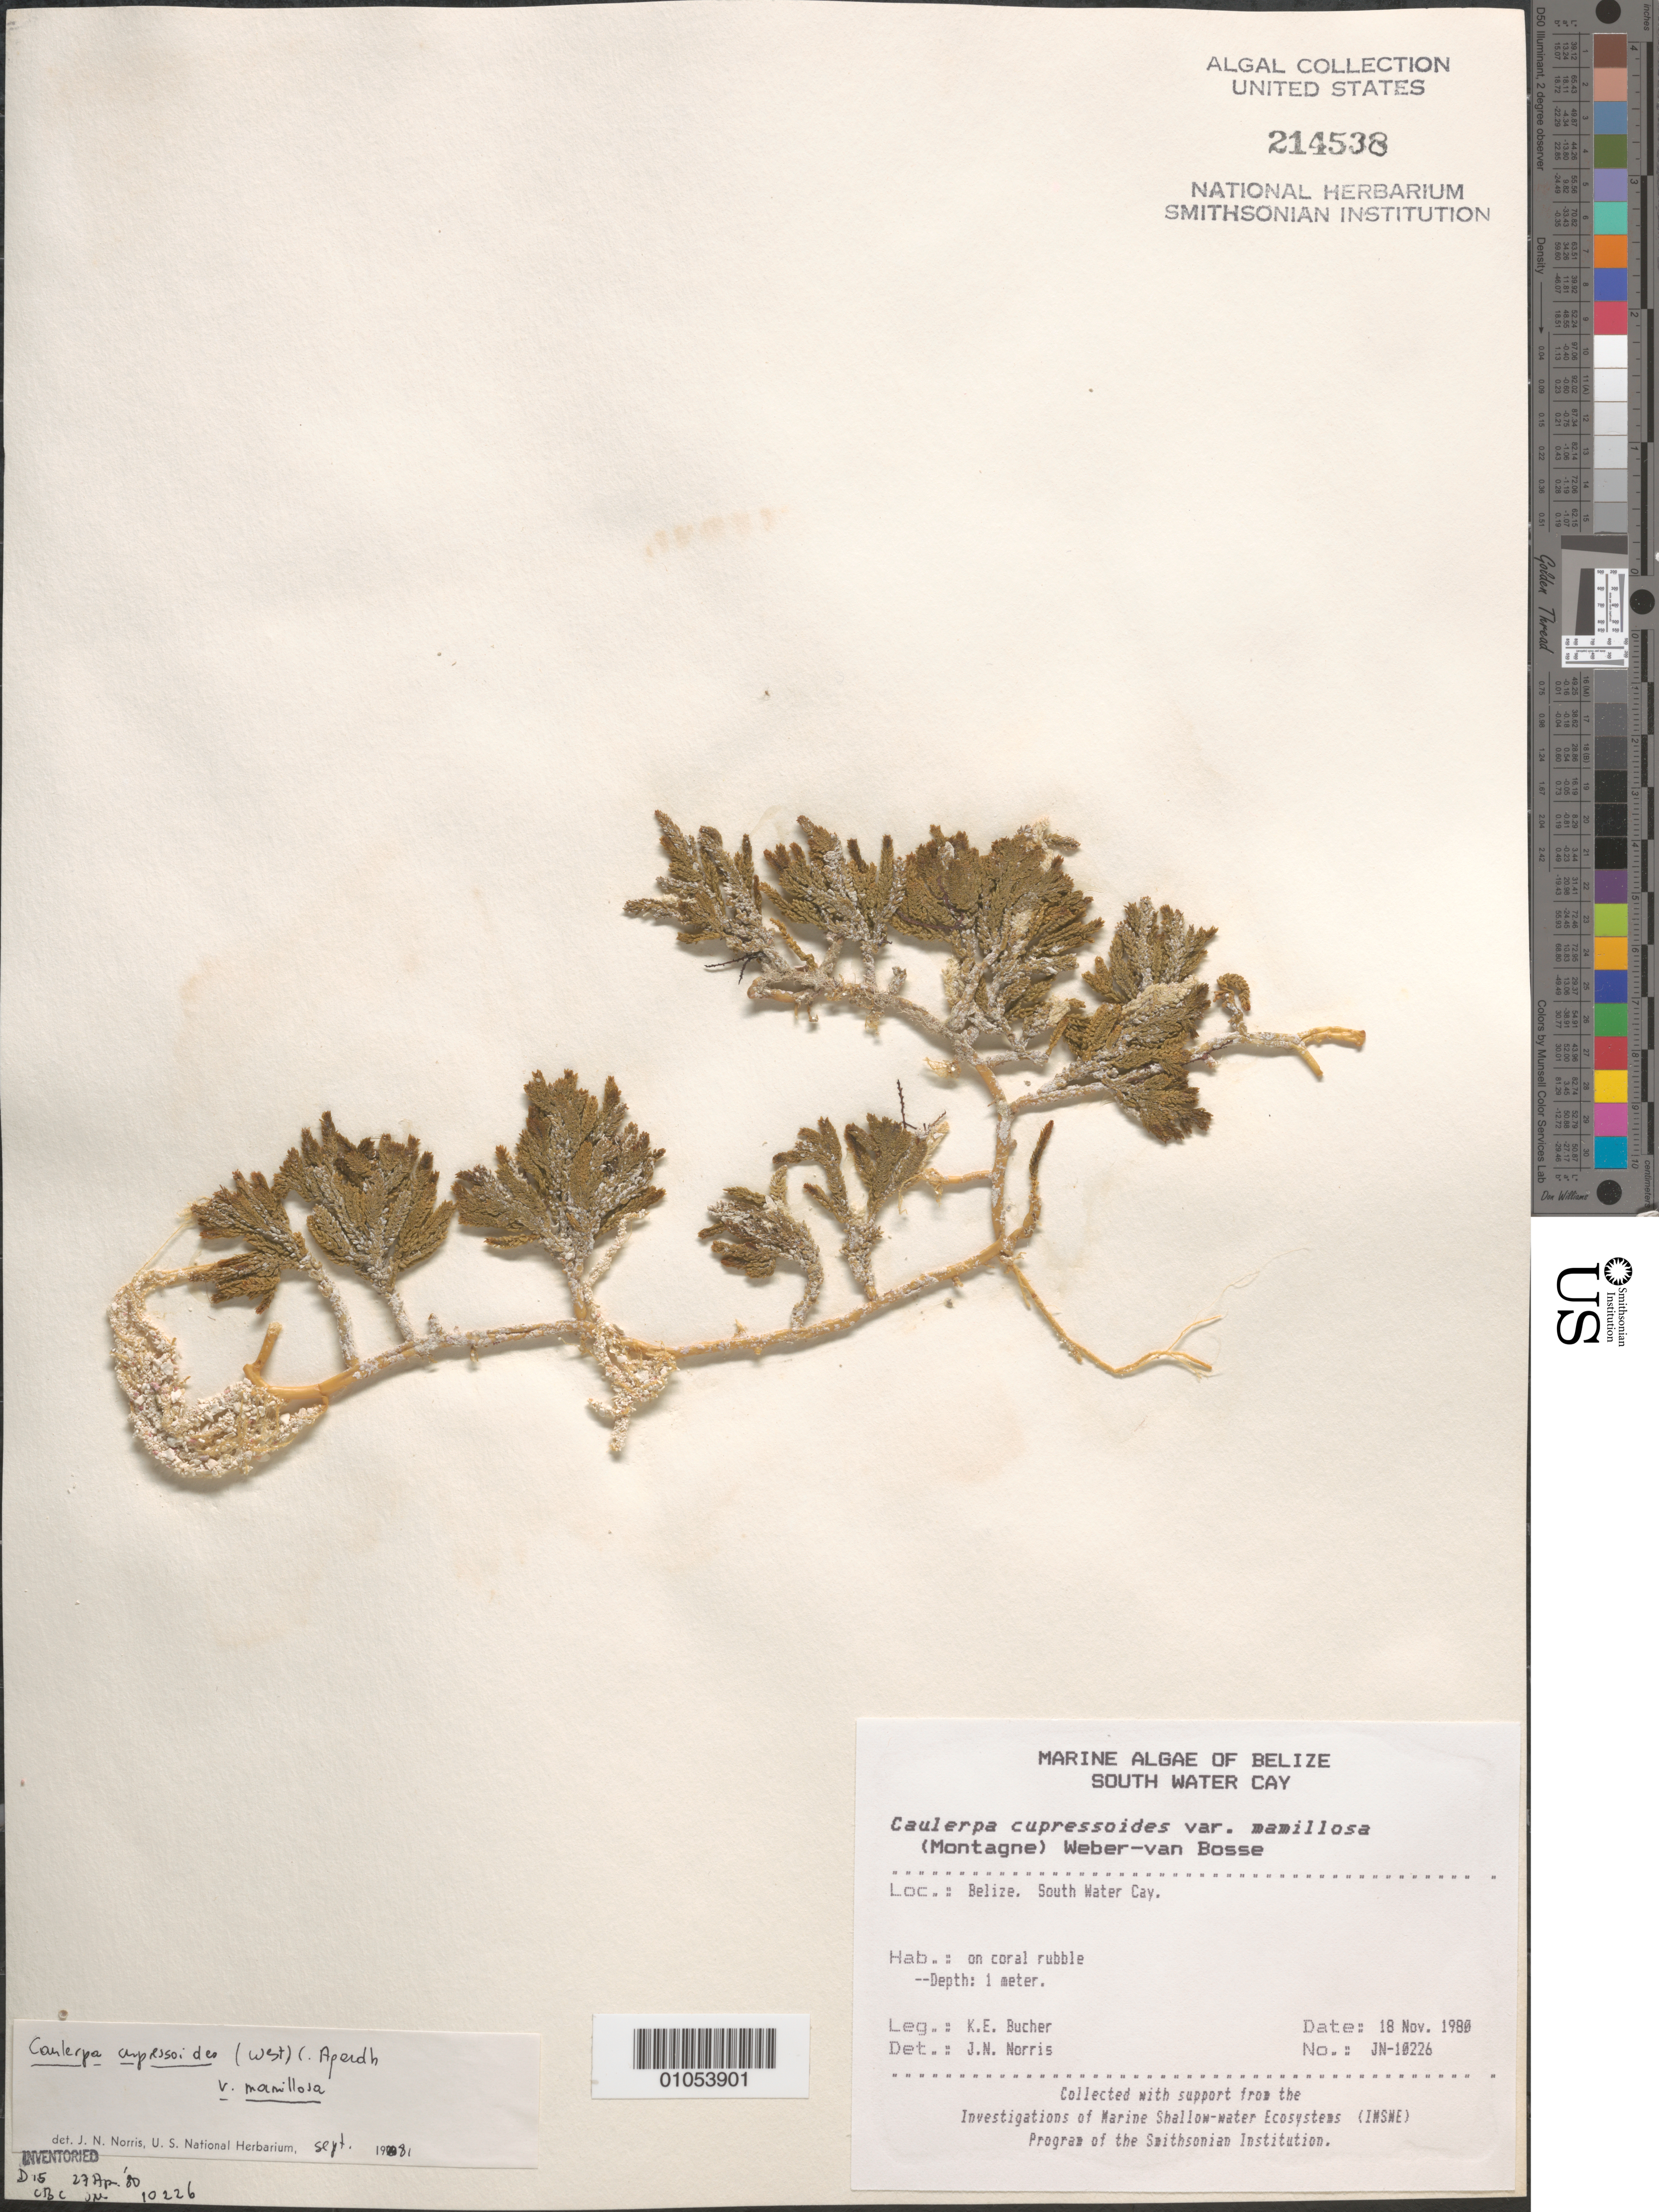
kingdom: Plantae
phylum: Chlorophyta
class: Ulvophyceae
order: Bryopsidales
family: Caulerpaceae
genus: Caulerpa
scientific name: Caulerpa cupressoides var. mamillosa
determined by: Norris, James N.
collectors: K. E. Bucher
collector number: JN-10226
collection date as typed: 18 Nov 1980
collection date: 1980-11-18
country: Belize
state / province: Stann Creek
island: South Water Cay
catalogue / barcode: US 214538